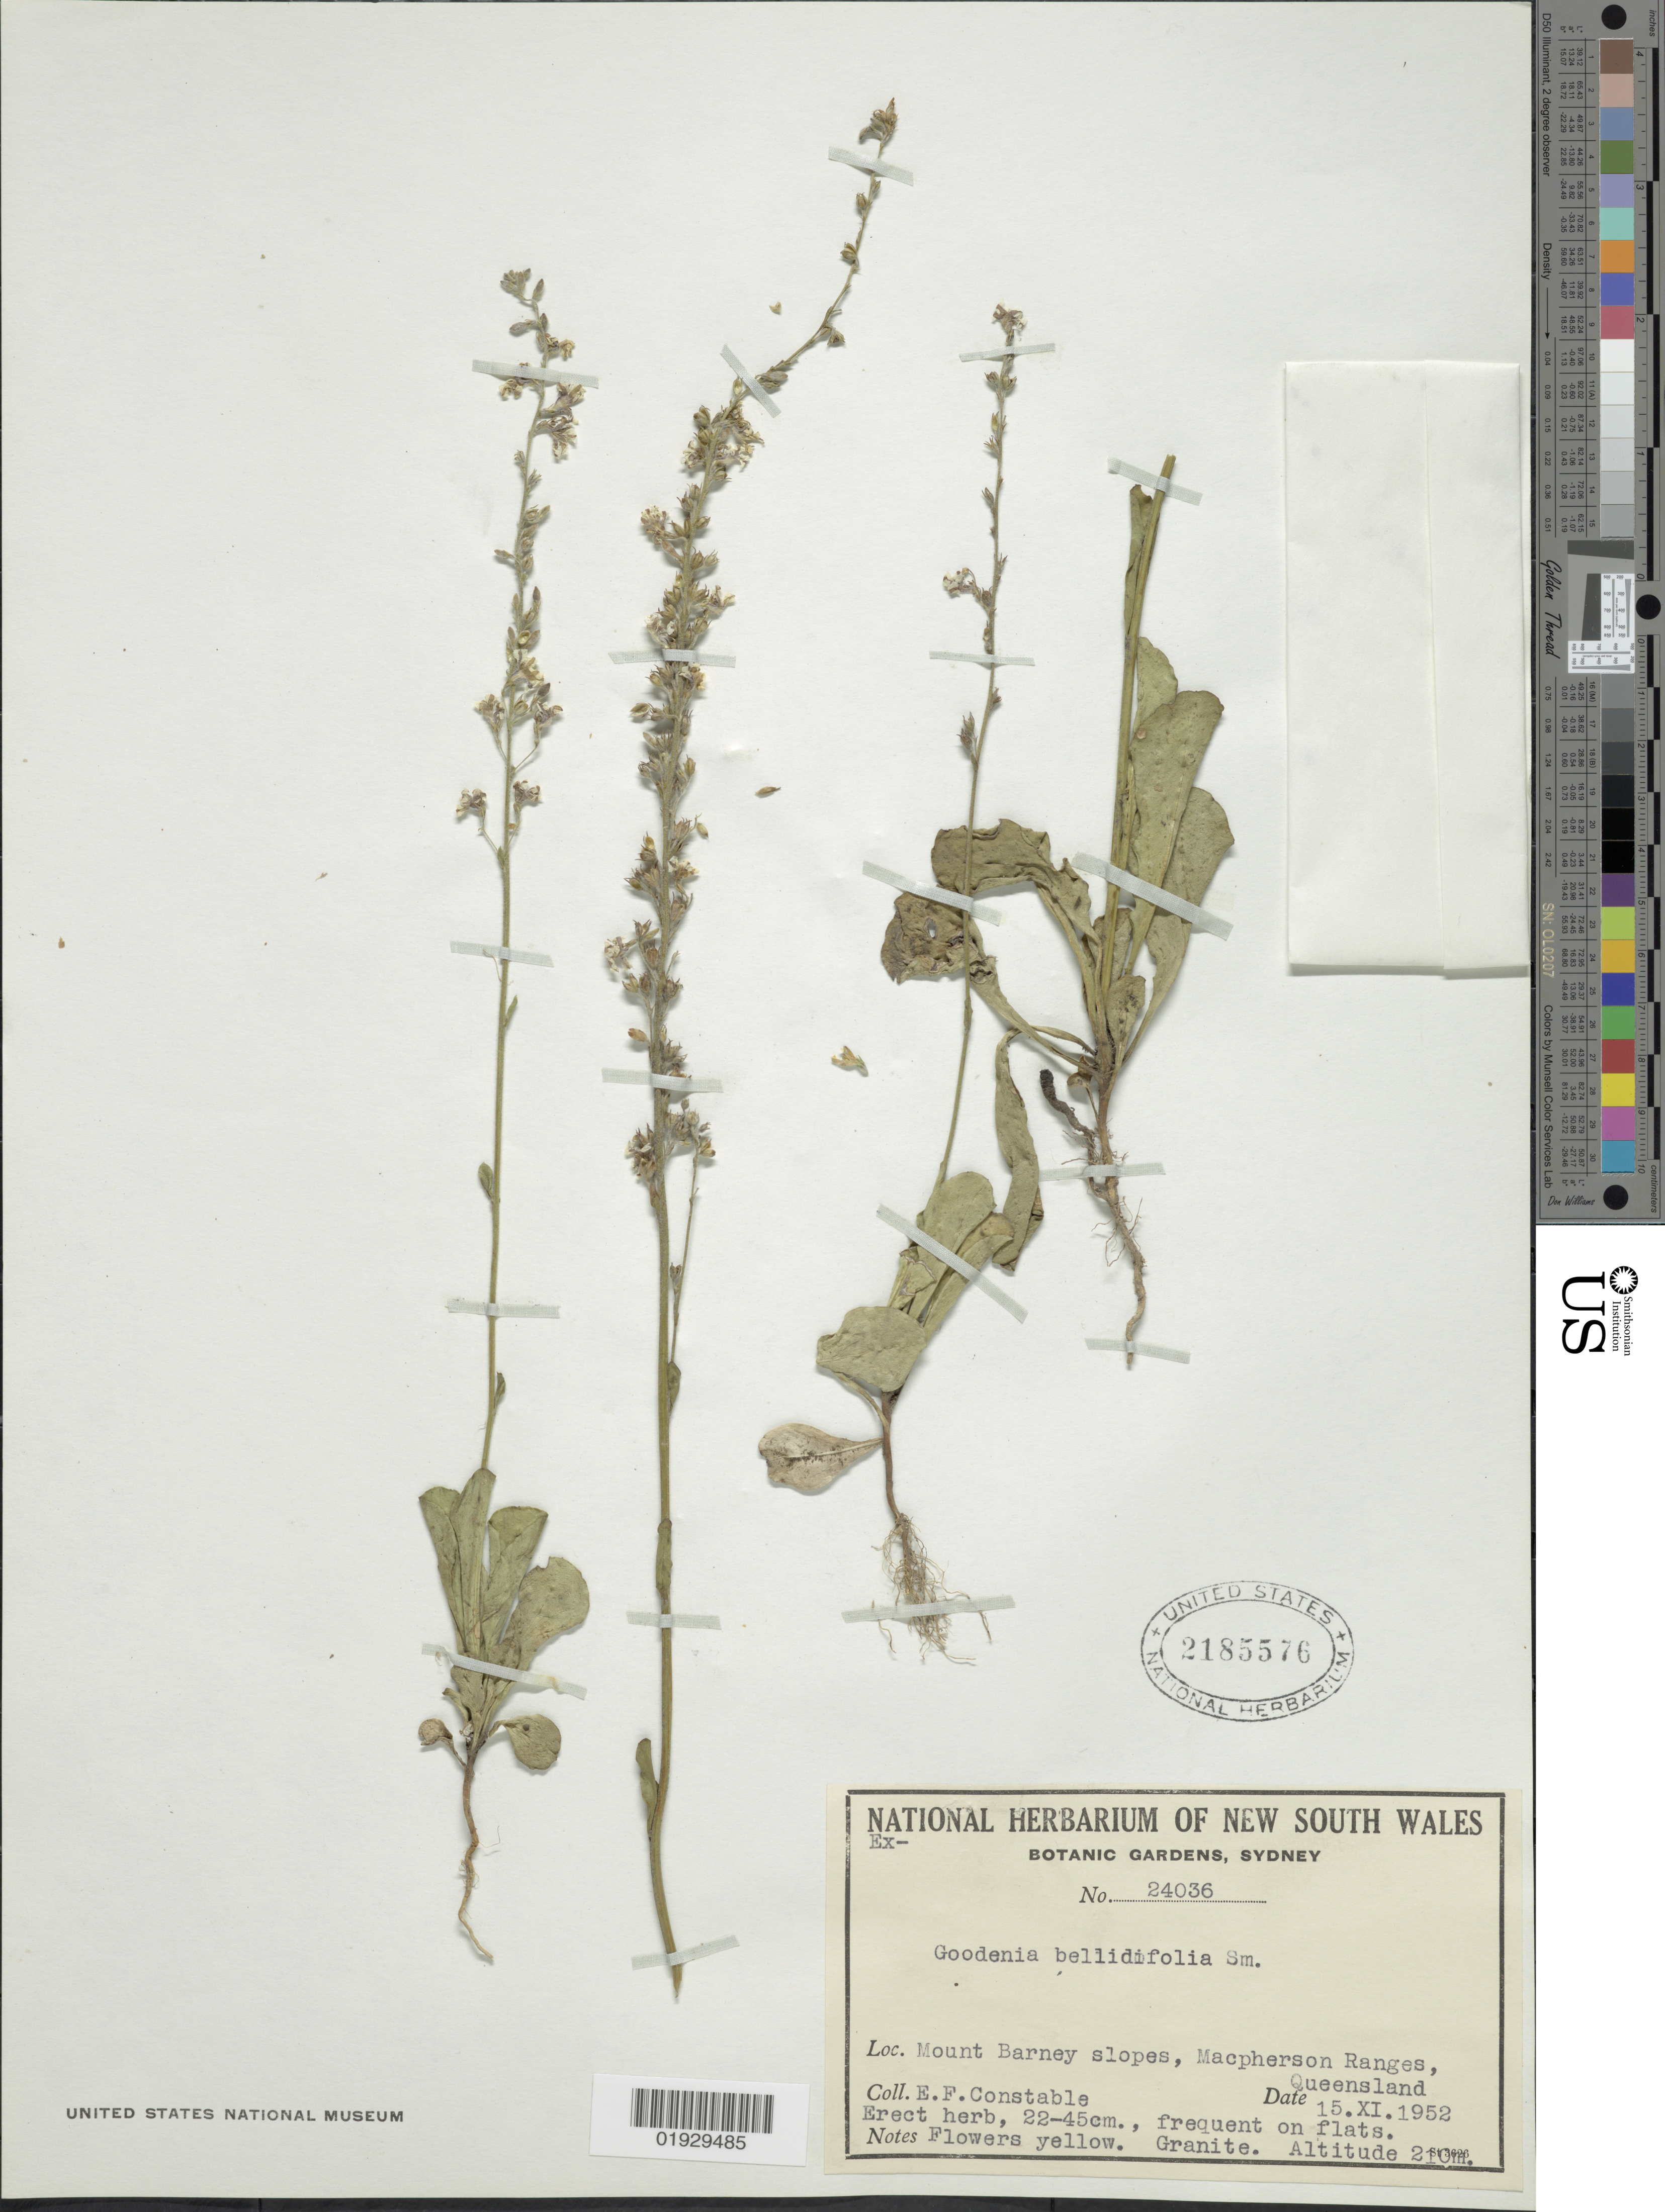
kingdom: Plantae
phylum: Tracheophyta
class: Magnoliopsida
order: Asterales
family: Goodeniaceae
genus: Goodenia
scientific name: Goodenia bellidifolia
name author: Sm.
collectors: E. F. Constable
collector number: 24036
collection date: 1952-11-15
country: Australia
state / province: Queensland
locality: Mount Barney slopes, Macpherson Ranges.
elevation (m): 210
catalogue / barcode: US 2185576